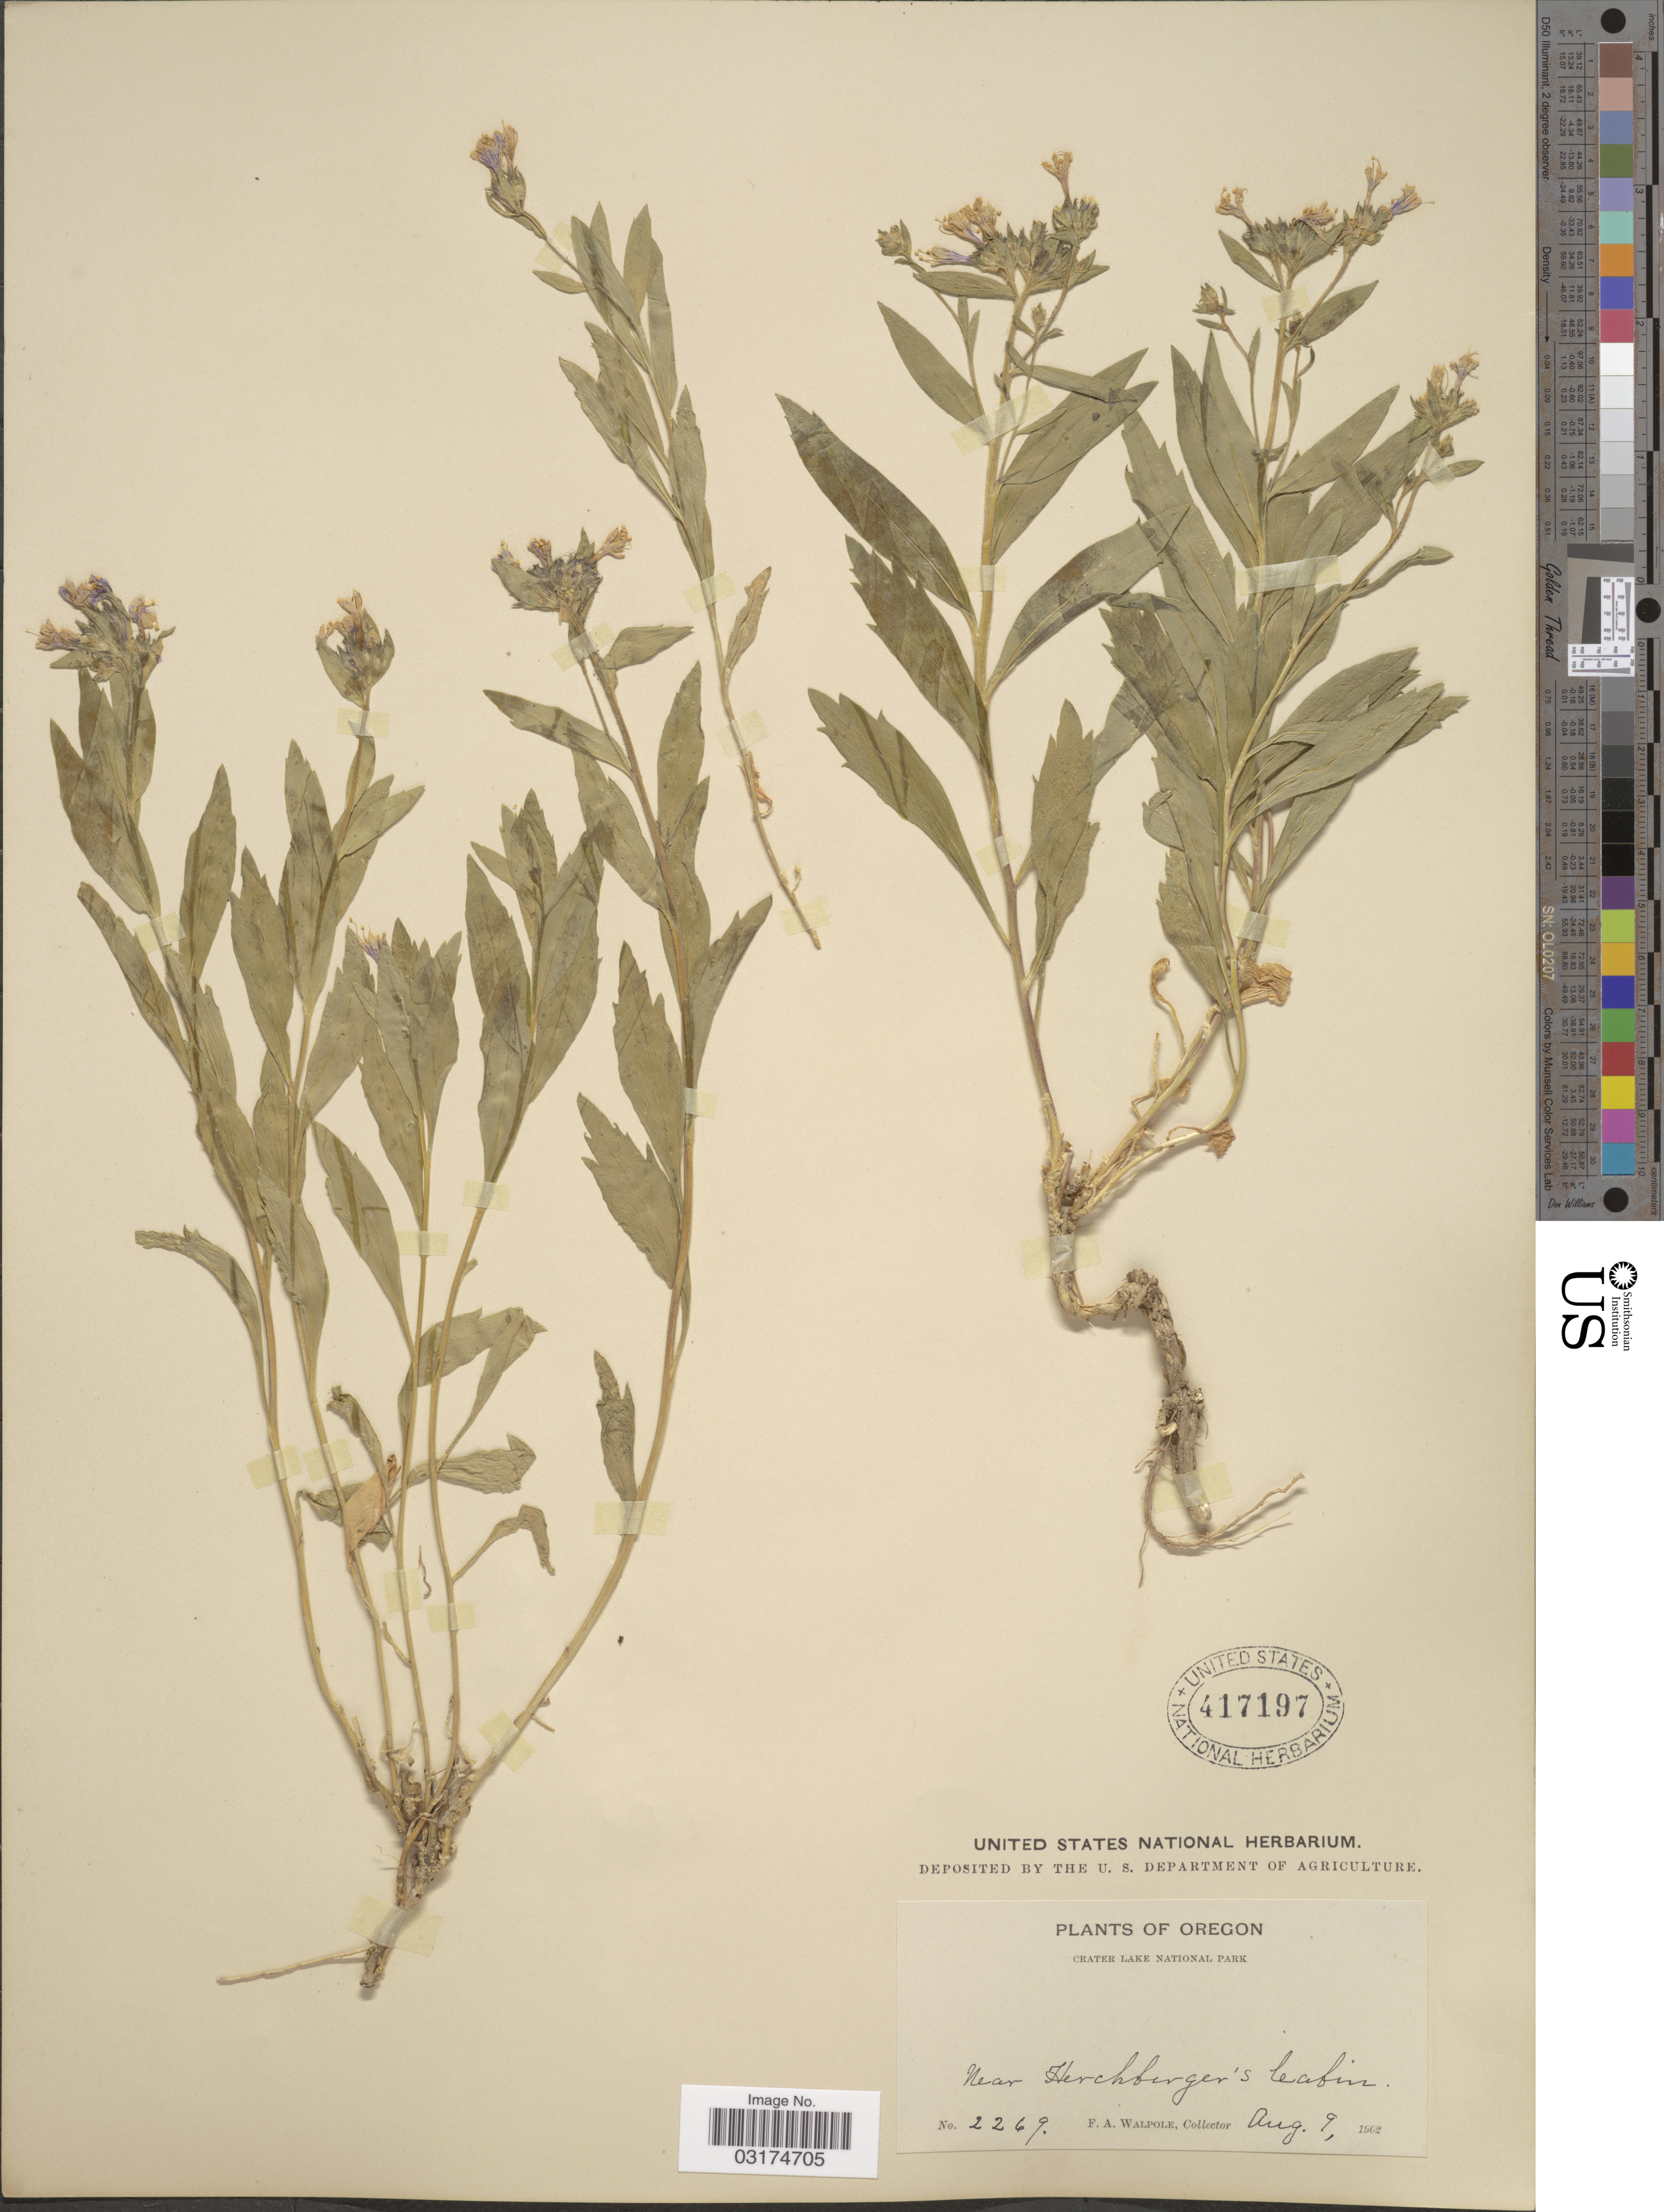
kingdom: Plantae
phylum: Tracheophyta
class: Magnoliopsida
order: Ericales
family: Polemoniaceae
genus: Collomia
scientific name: Collomia mazama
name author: Coville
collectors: F. Walpole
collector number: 2269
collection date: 1902-08-09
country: United States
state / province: Oregon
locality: Crater Lake National Park. Near Herchberger's Cabin.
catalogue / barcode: US 417197